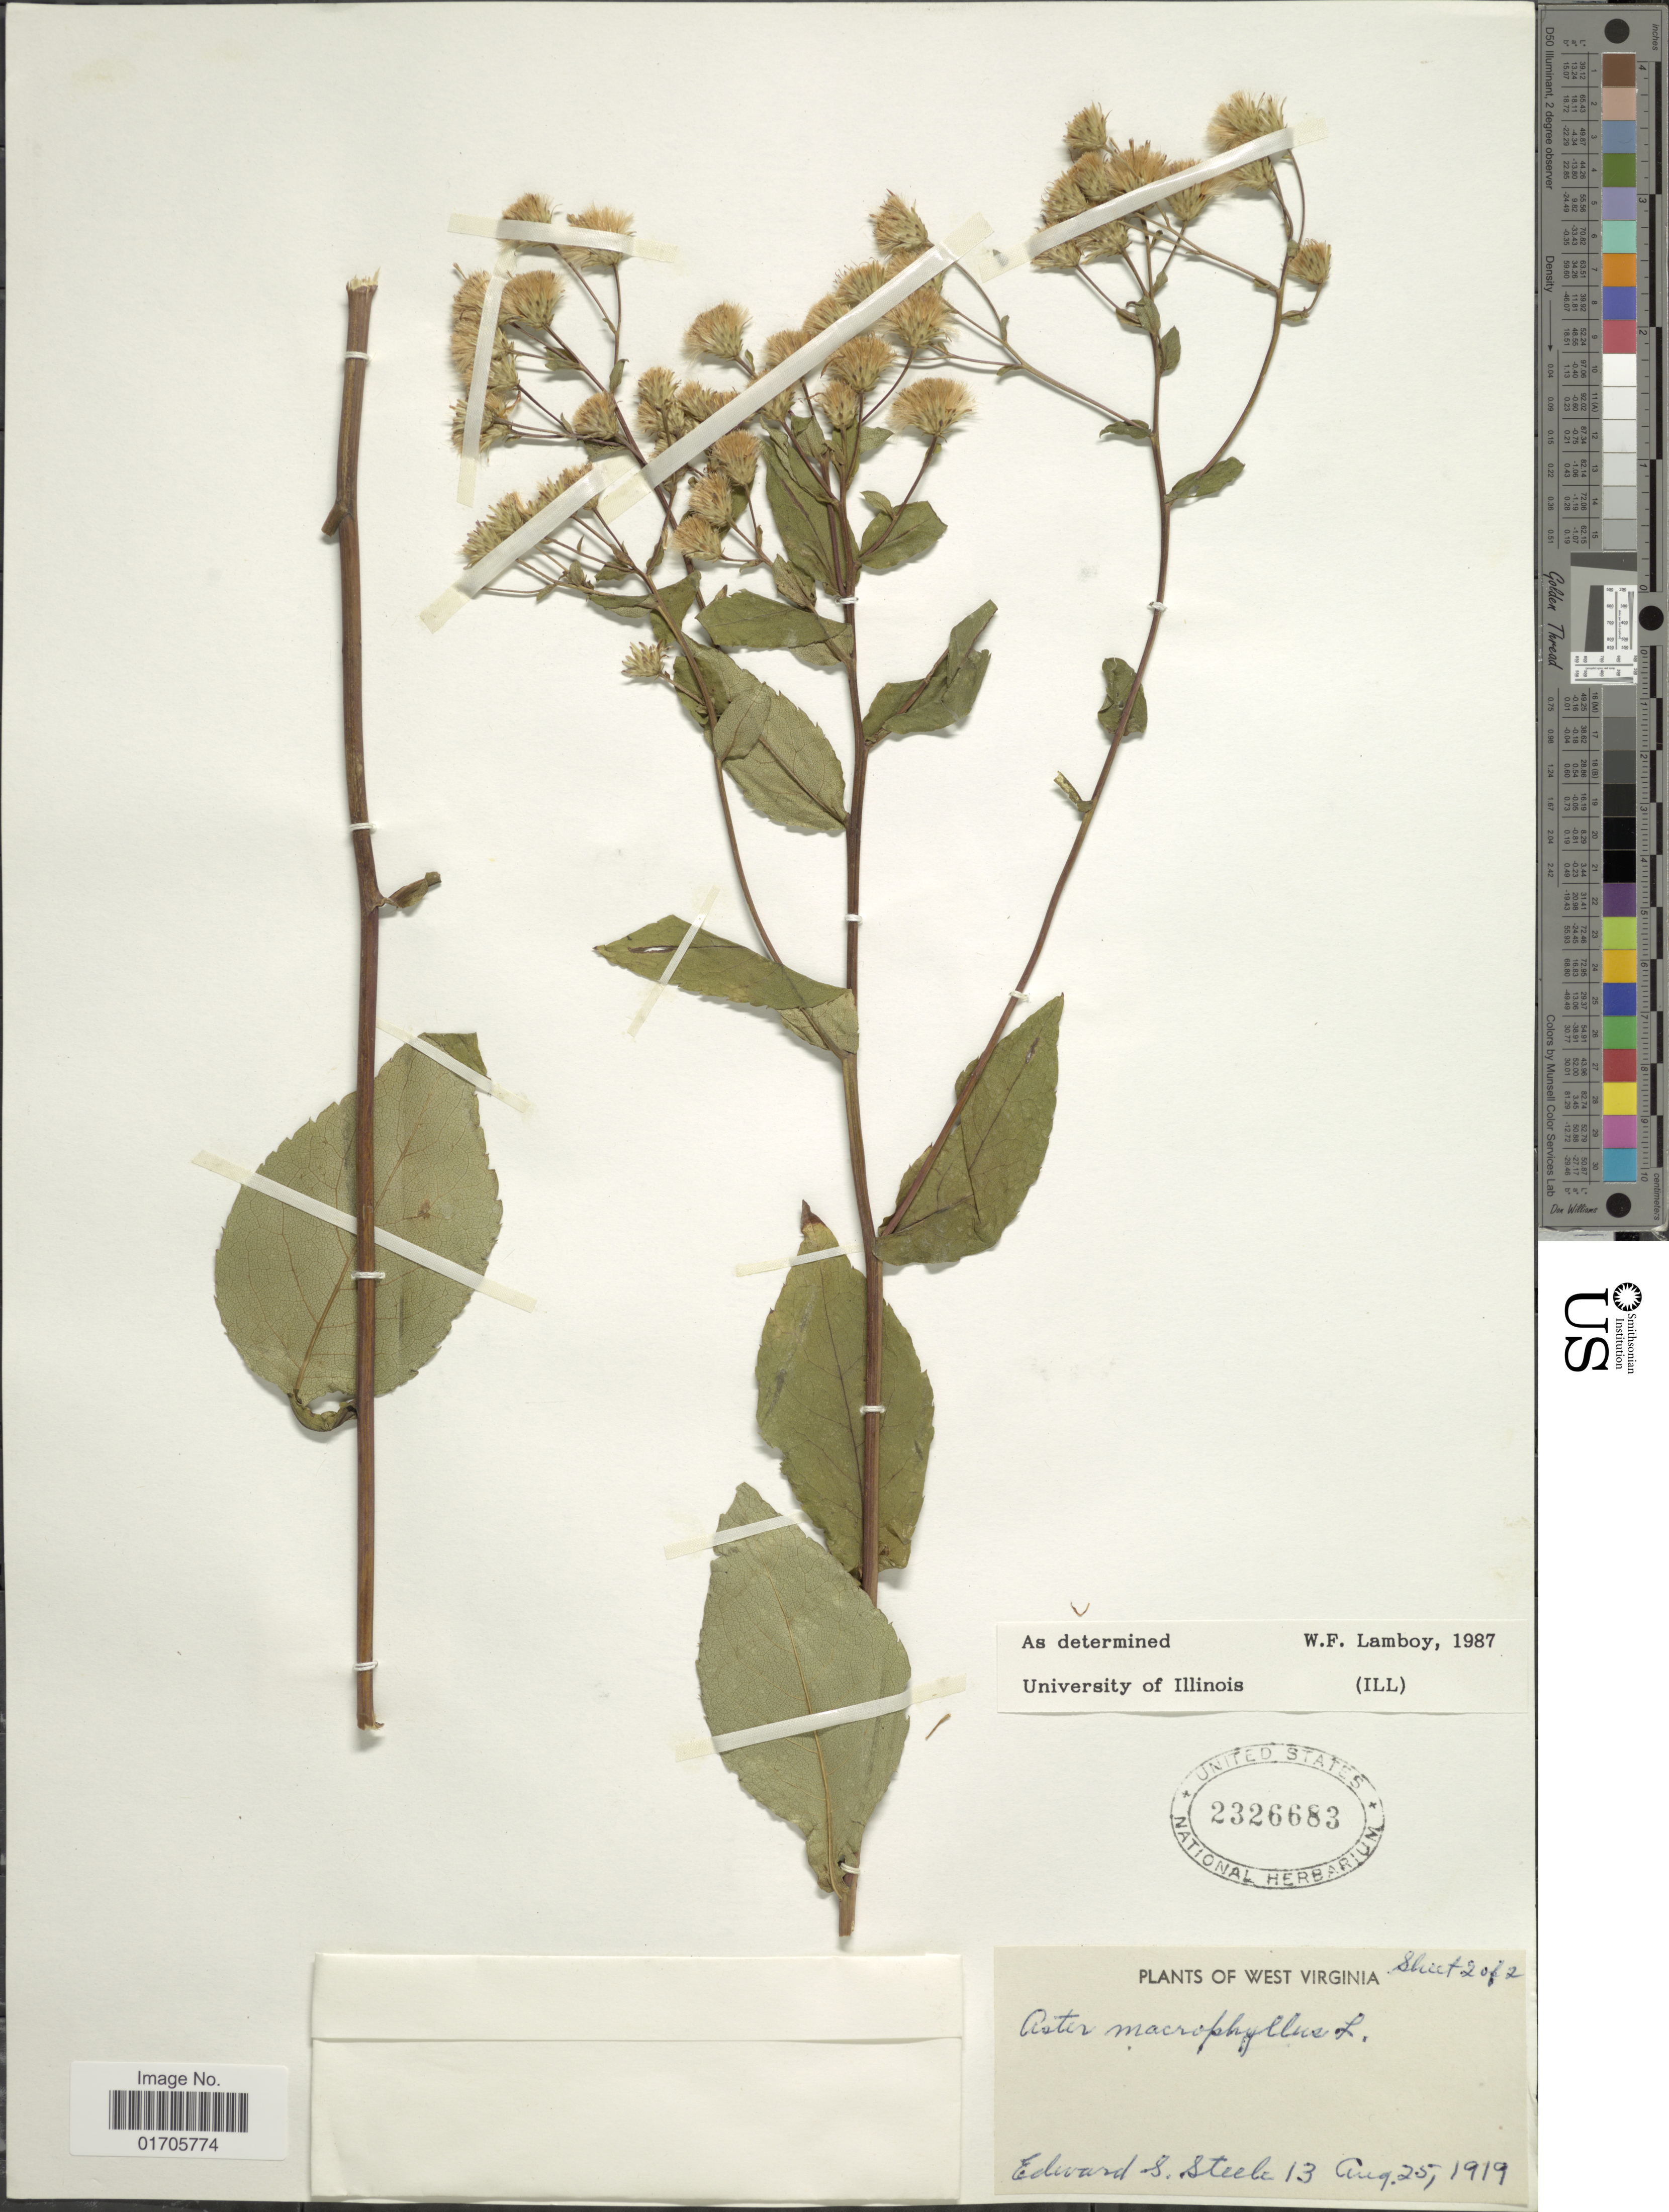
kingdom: Plantae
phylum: Tracheophyta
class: Magnoliopsida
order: Asterales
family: Asteraceae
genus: Eurybia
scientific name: Eurybia macrophylla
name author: (L.) Cass.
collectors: E. Steele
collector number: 13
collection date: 1919-08-25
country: United States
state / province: West Virginia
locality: West Virginia.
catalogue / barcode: US 2326683